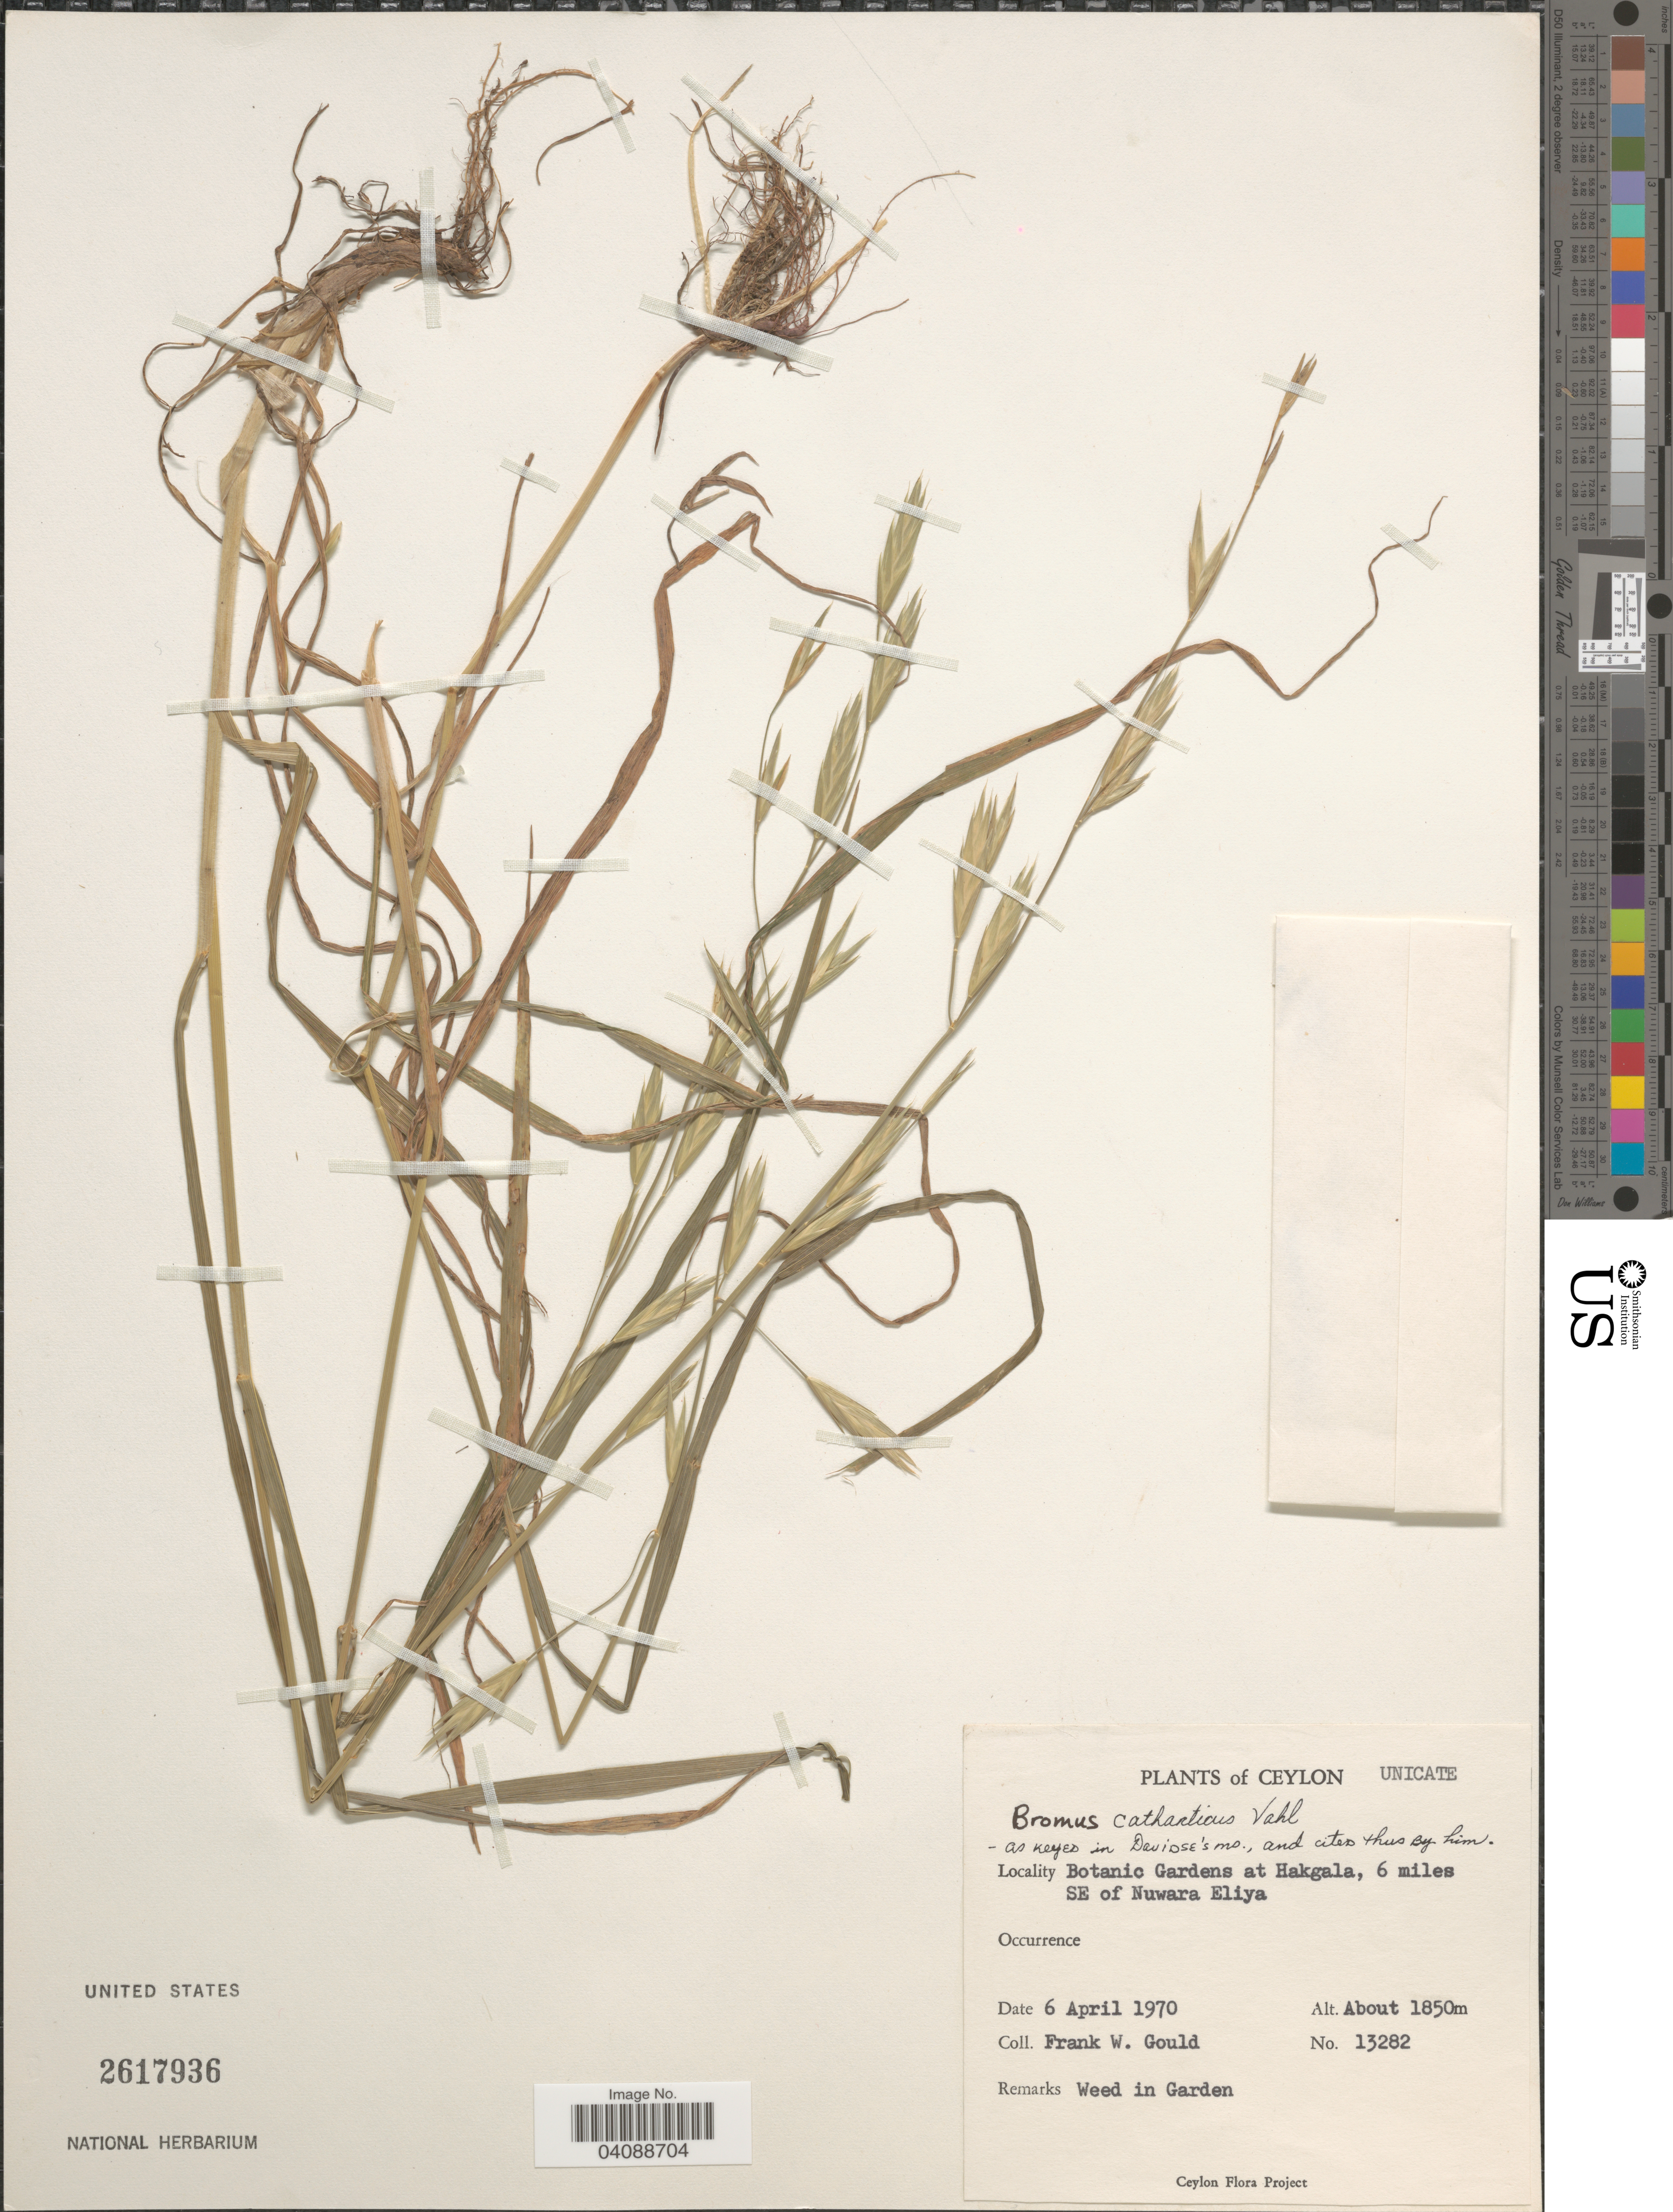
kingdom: Plantae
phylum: Tracheophyta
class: Liliopsida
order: Poales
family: Poaceae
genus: Bromus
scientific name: Bromus catharticus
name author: Vahl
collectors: F. W. Gould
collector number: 13282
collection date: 1970-04-06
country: Sri Lanka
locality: Ceylon. Botanic Gardens at Hakgala, 6 miles SE of Nuwara Eliya.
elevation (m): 1850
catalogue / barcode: US 2617936